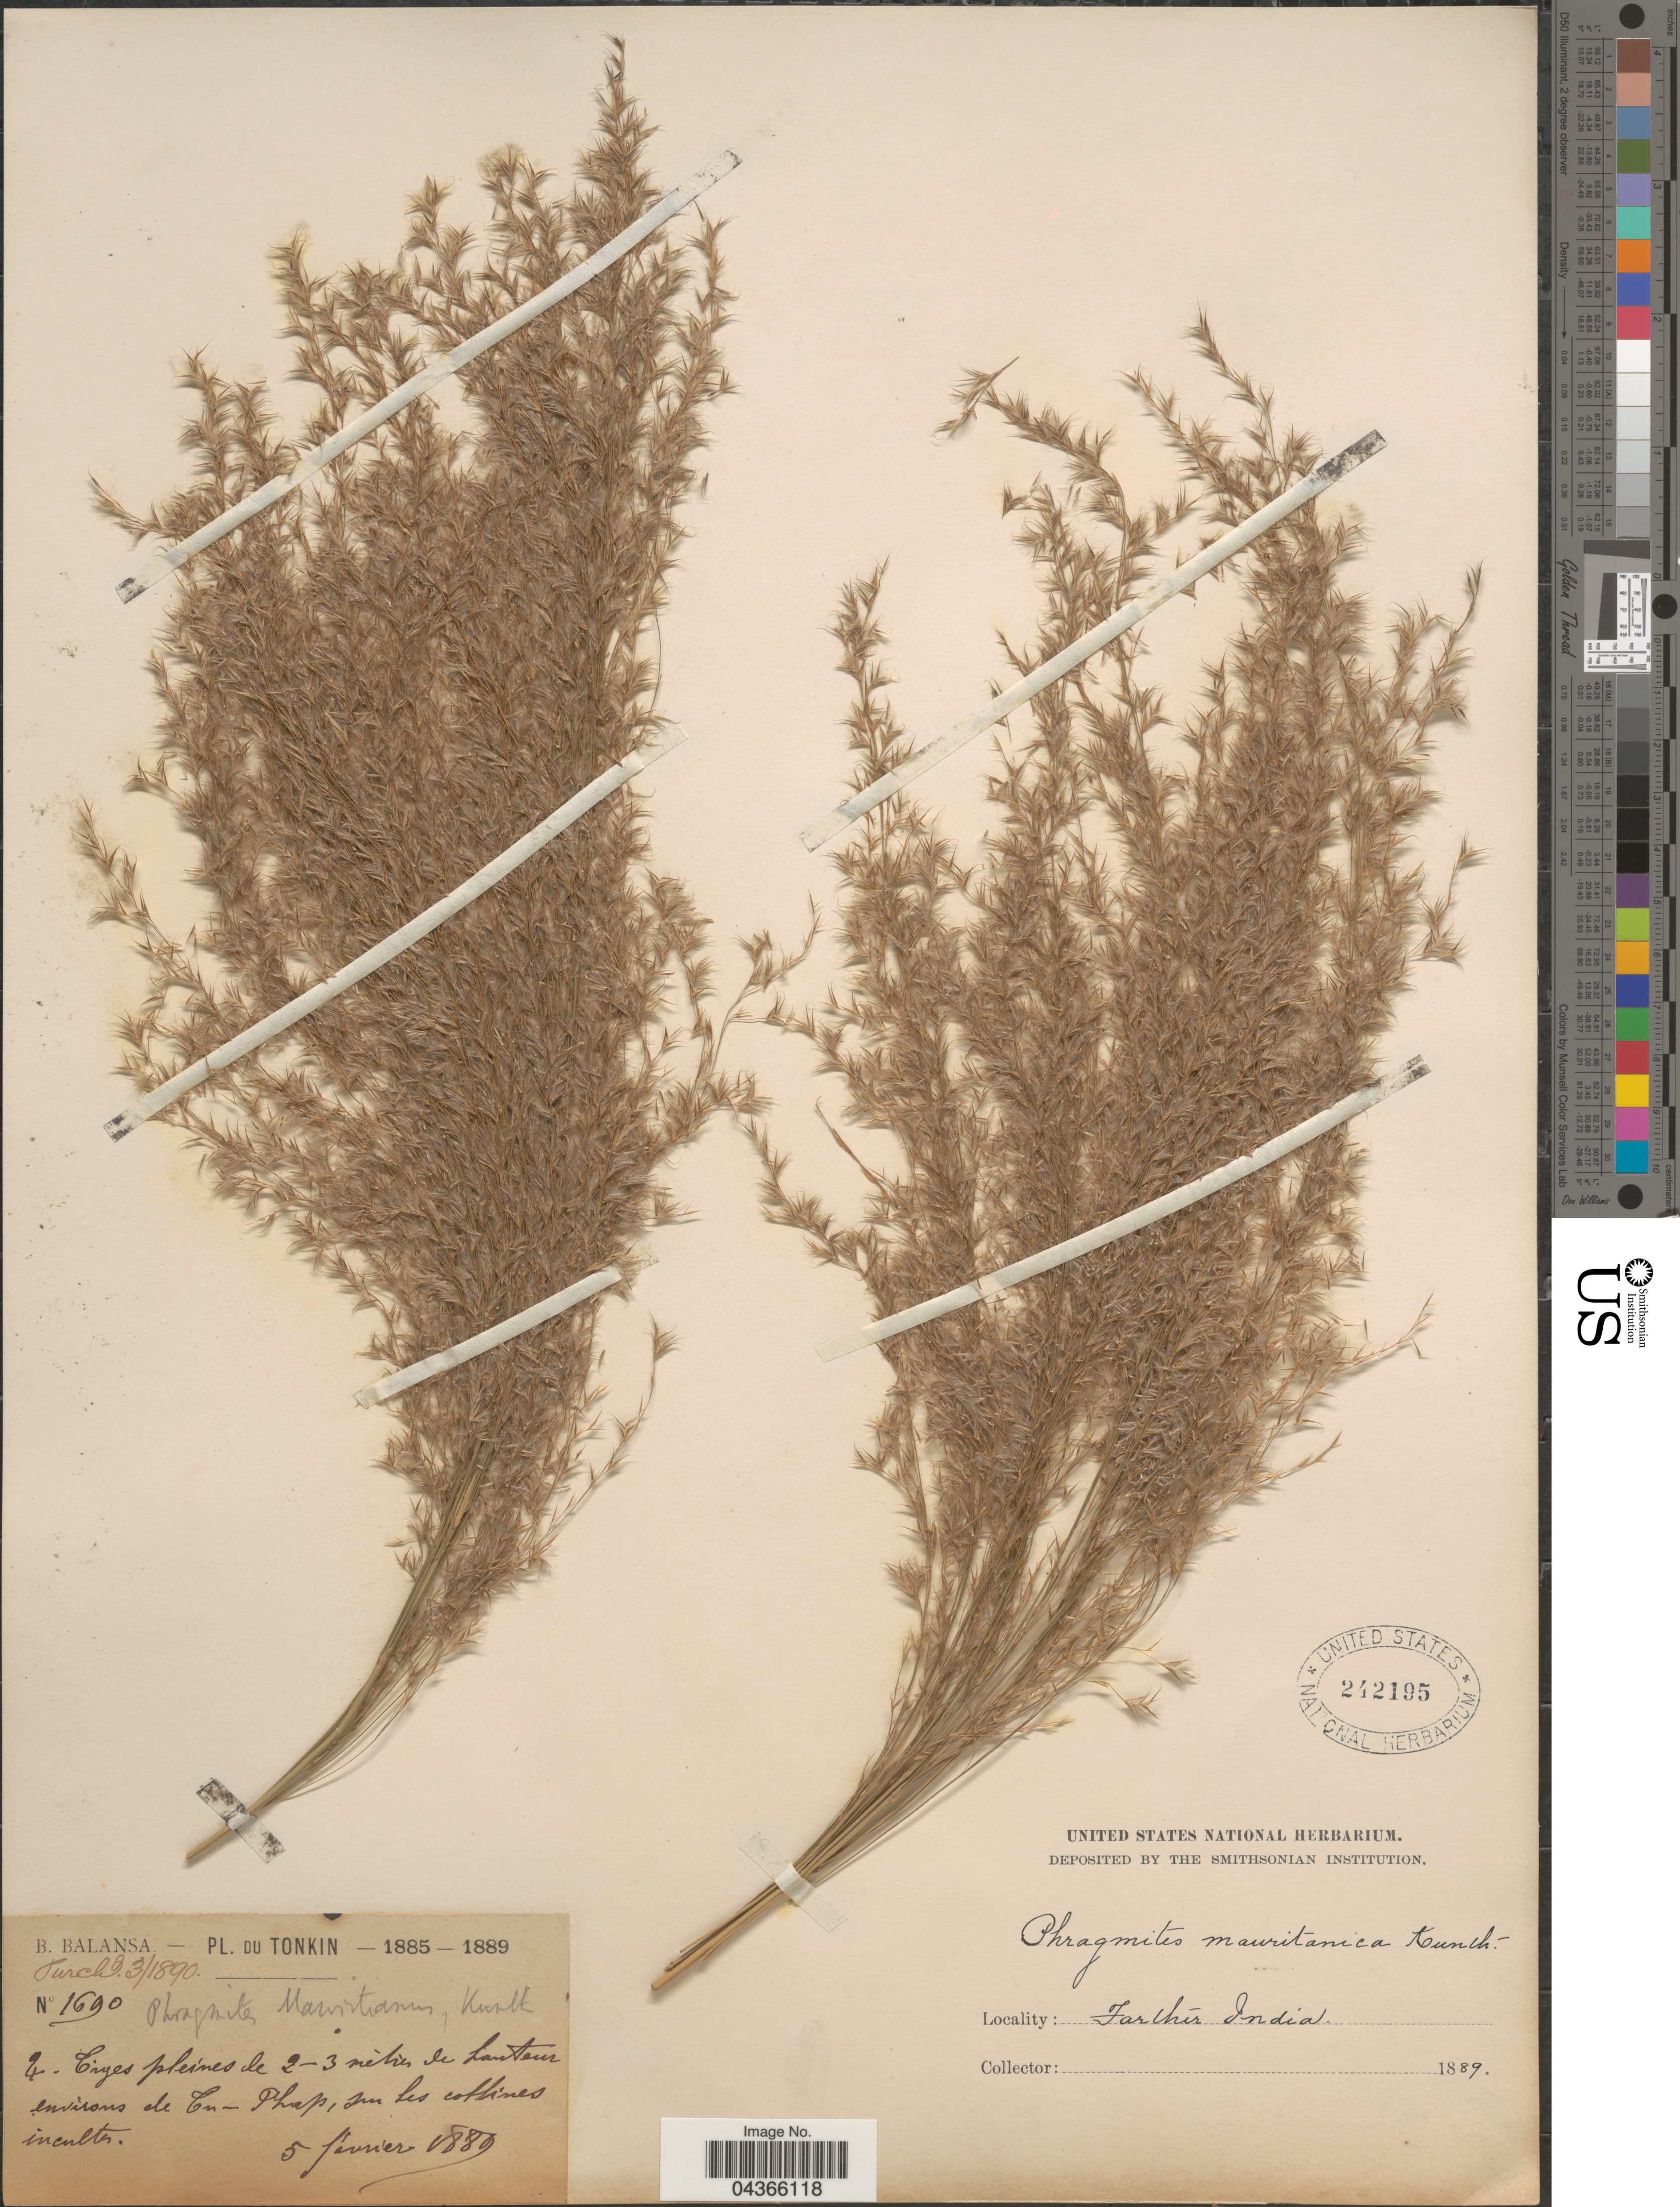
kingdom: Plantae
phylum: Tracheophyta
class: Liliopsida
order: Poales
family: Poaceae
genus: Neyraudia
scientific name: Neyraudia arundinacea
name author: (L.) Henr.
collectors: B. Balansa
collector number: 1690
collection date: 1889-02-05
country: Vietnam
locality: Tonkin. Environs de Tu-Phup, sur les collines incultes. Farther India.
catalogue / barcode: US 242195